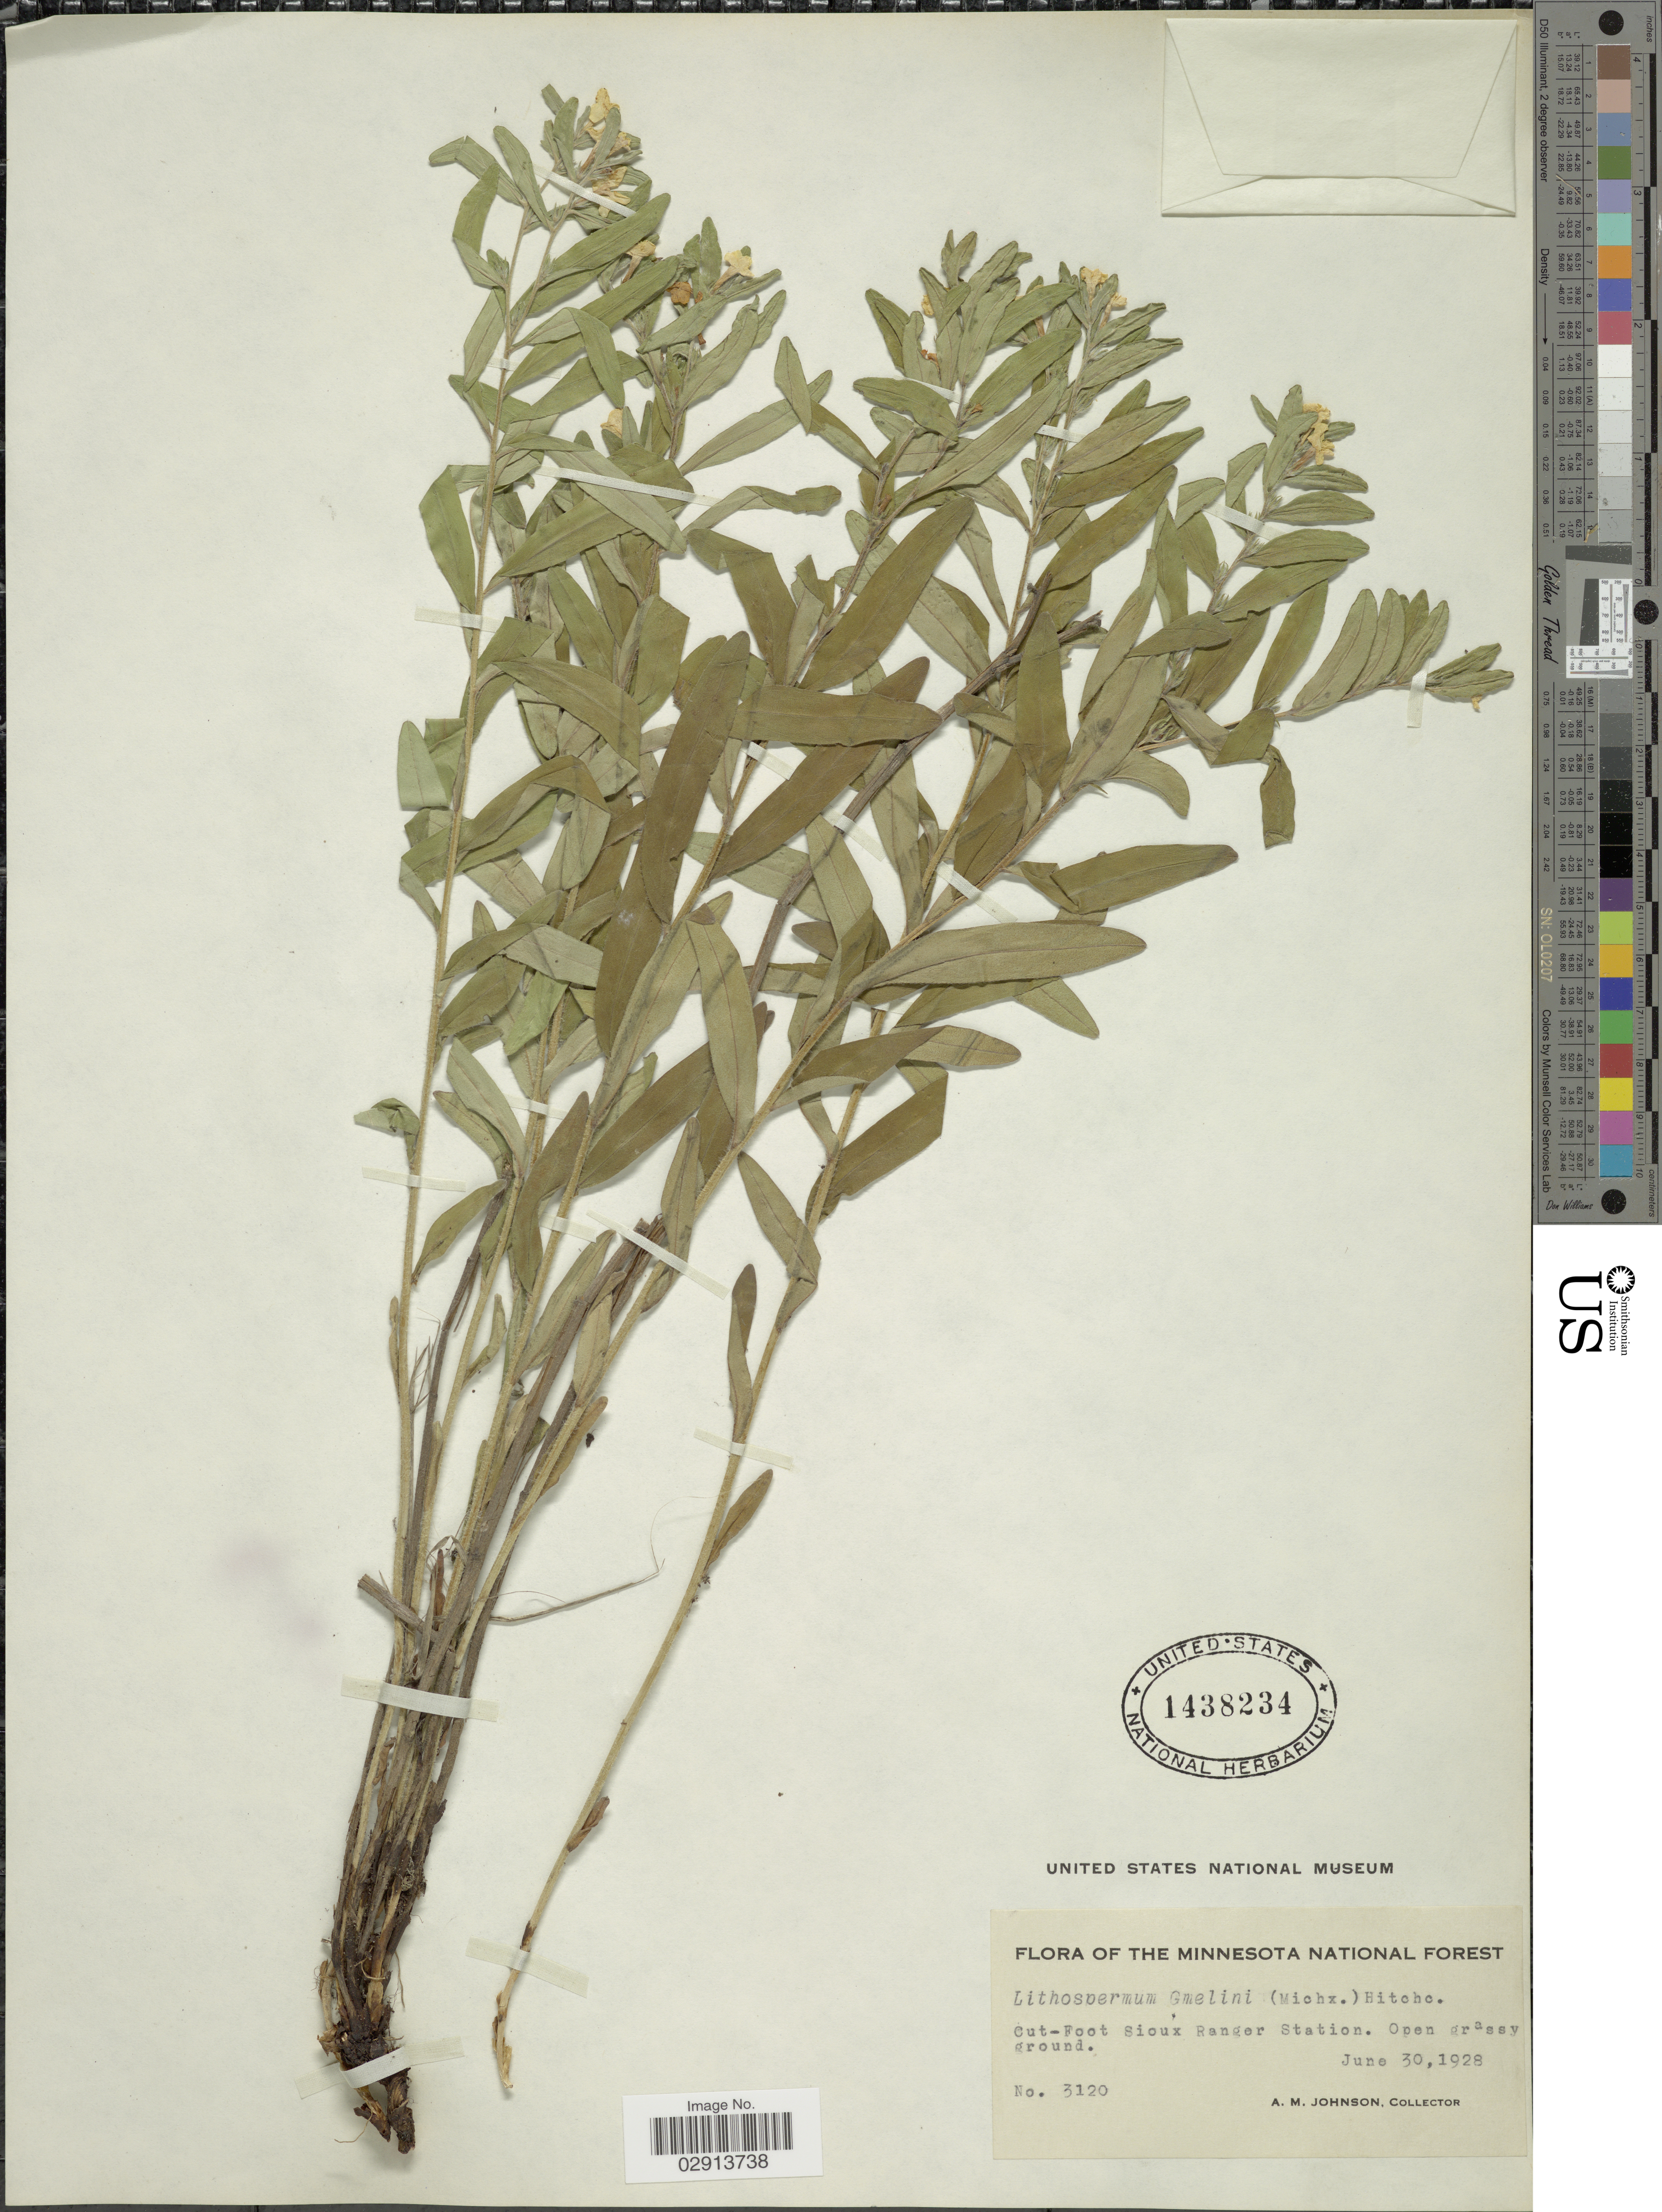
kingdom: Plantae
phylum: Tracheophyta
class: Magnoliopsida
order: Boraginales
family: Boraginaceae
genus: Lithospermum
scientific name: Lithospermum caroliniense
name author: (J.F. Gmel.) MacMill.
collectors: A. M. Johnson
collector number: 3120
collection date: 1928-06-30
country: United States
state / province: Minnesota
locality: The Minnesota National Forest. Cut-Foot Sioux Ranger Station. Open grassy ground.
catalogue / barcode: US 1438234